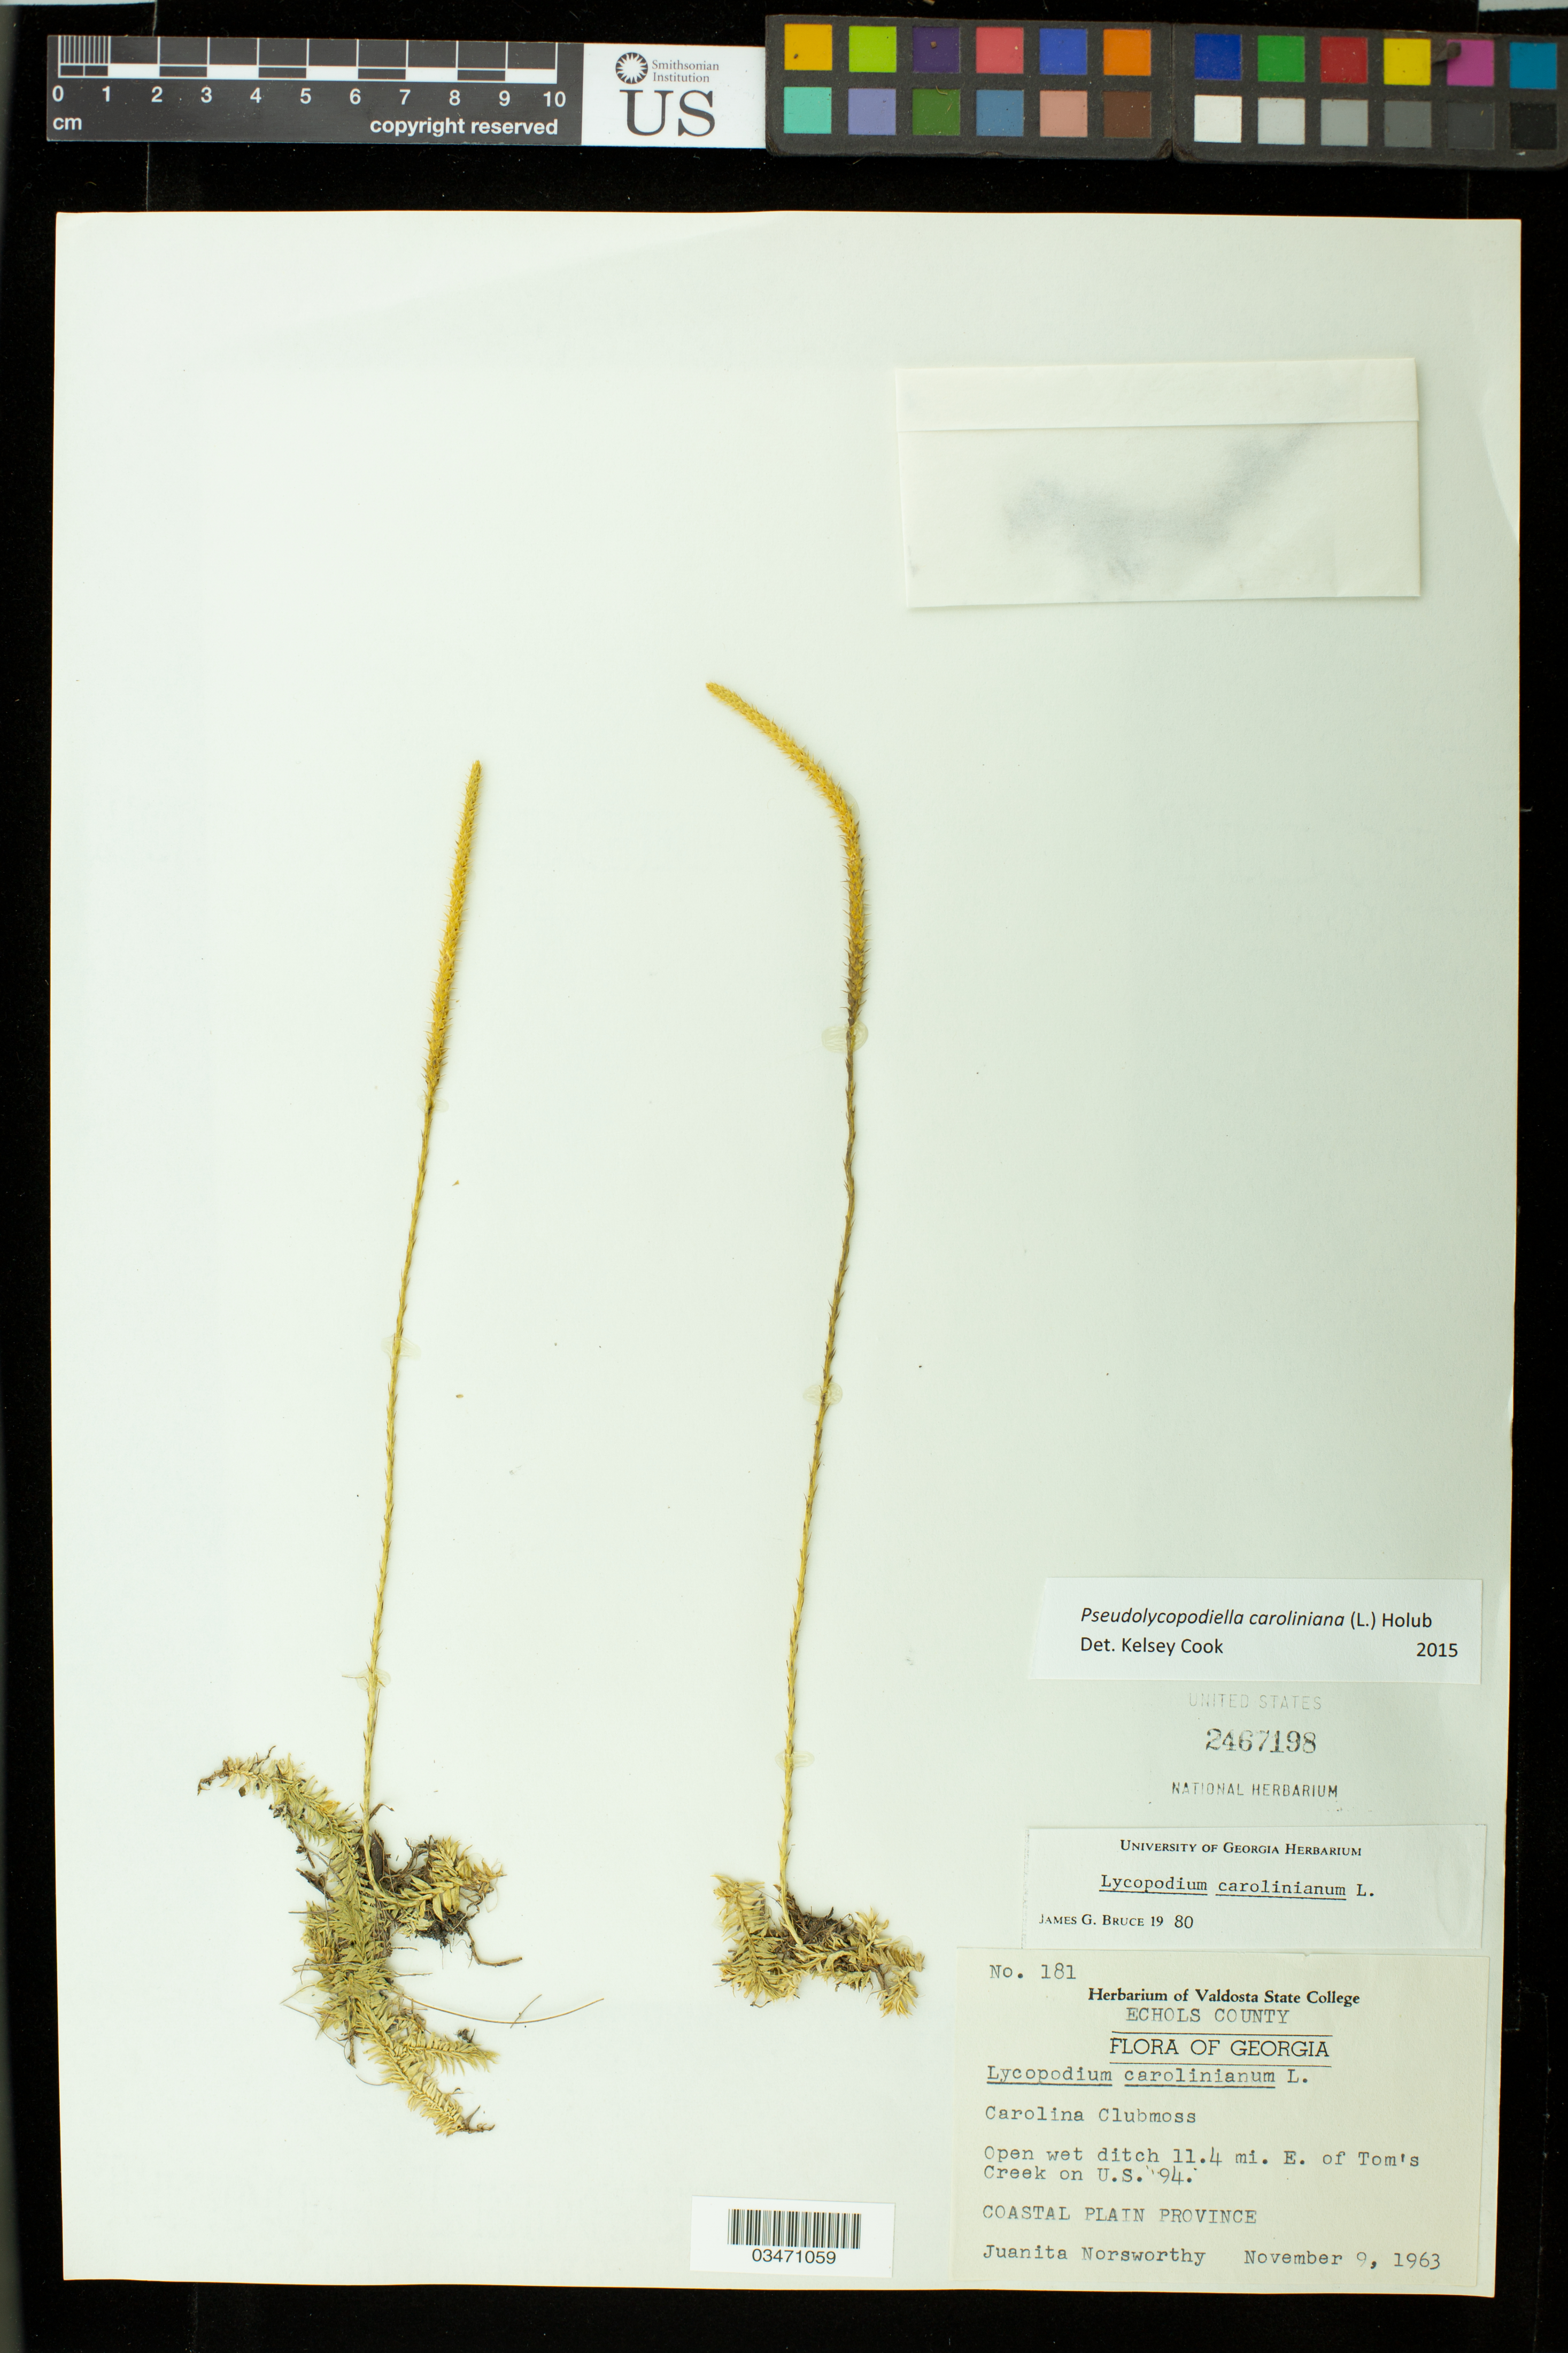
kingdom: Plantae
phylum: Tracheophyta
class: Lycopodiopsida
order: Lycopodiales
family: Lycopodiaceae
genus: Pseudolycopodiella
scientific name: Pseudolycopodiella caroliniana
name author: (L.) Holub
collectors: J. Norsworthy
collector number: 181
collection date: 1963-11-09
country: United States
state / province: Georgia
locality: Echols County: open, wet ditch 11.4 miles east of Tom's Creek on US-94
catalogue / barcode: US 2467198